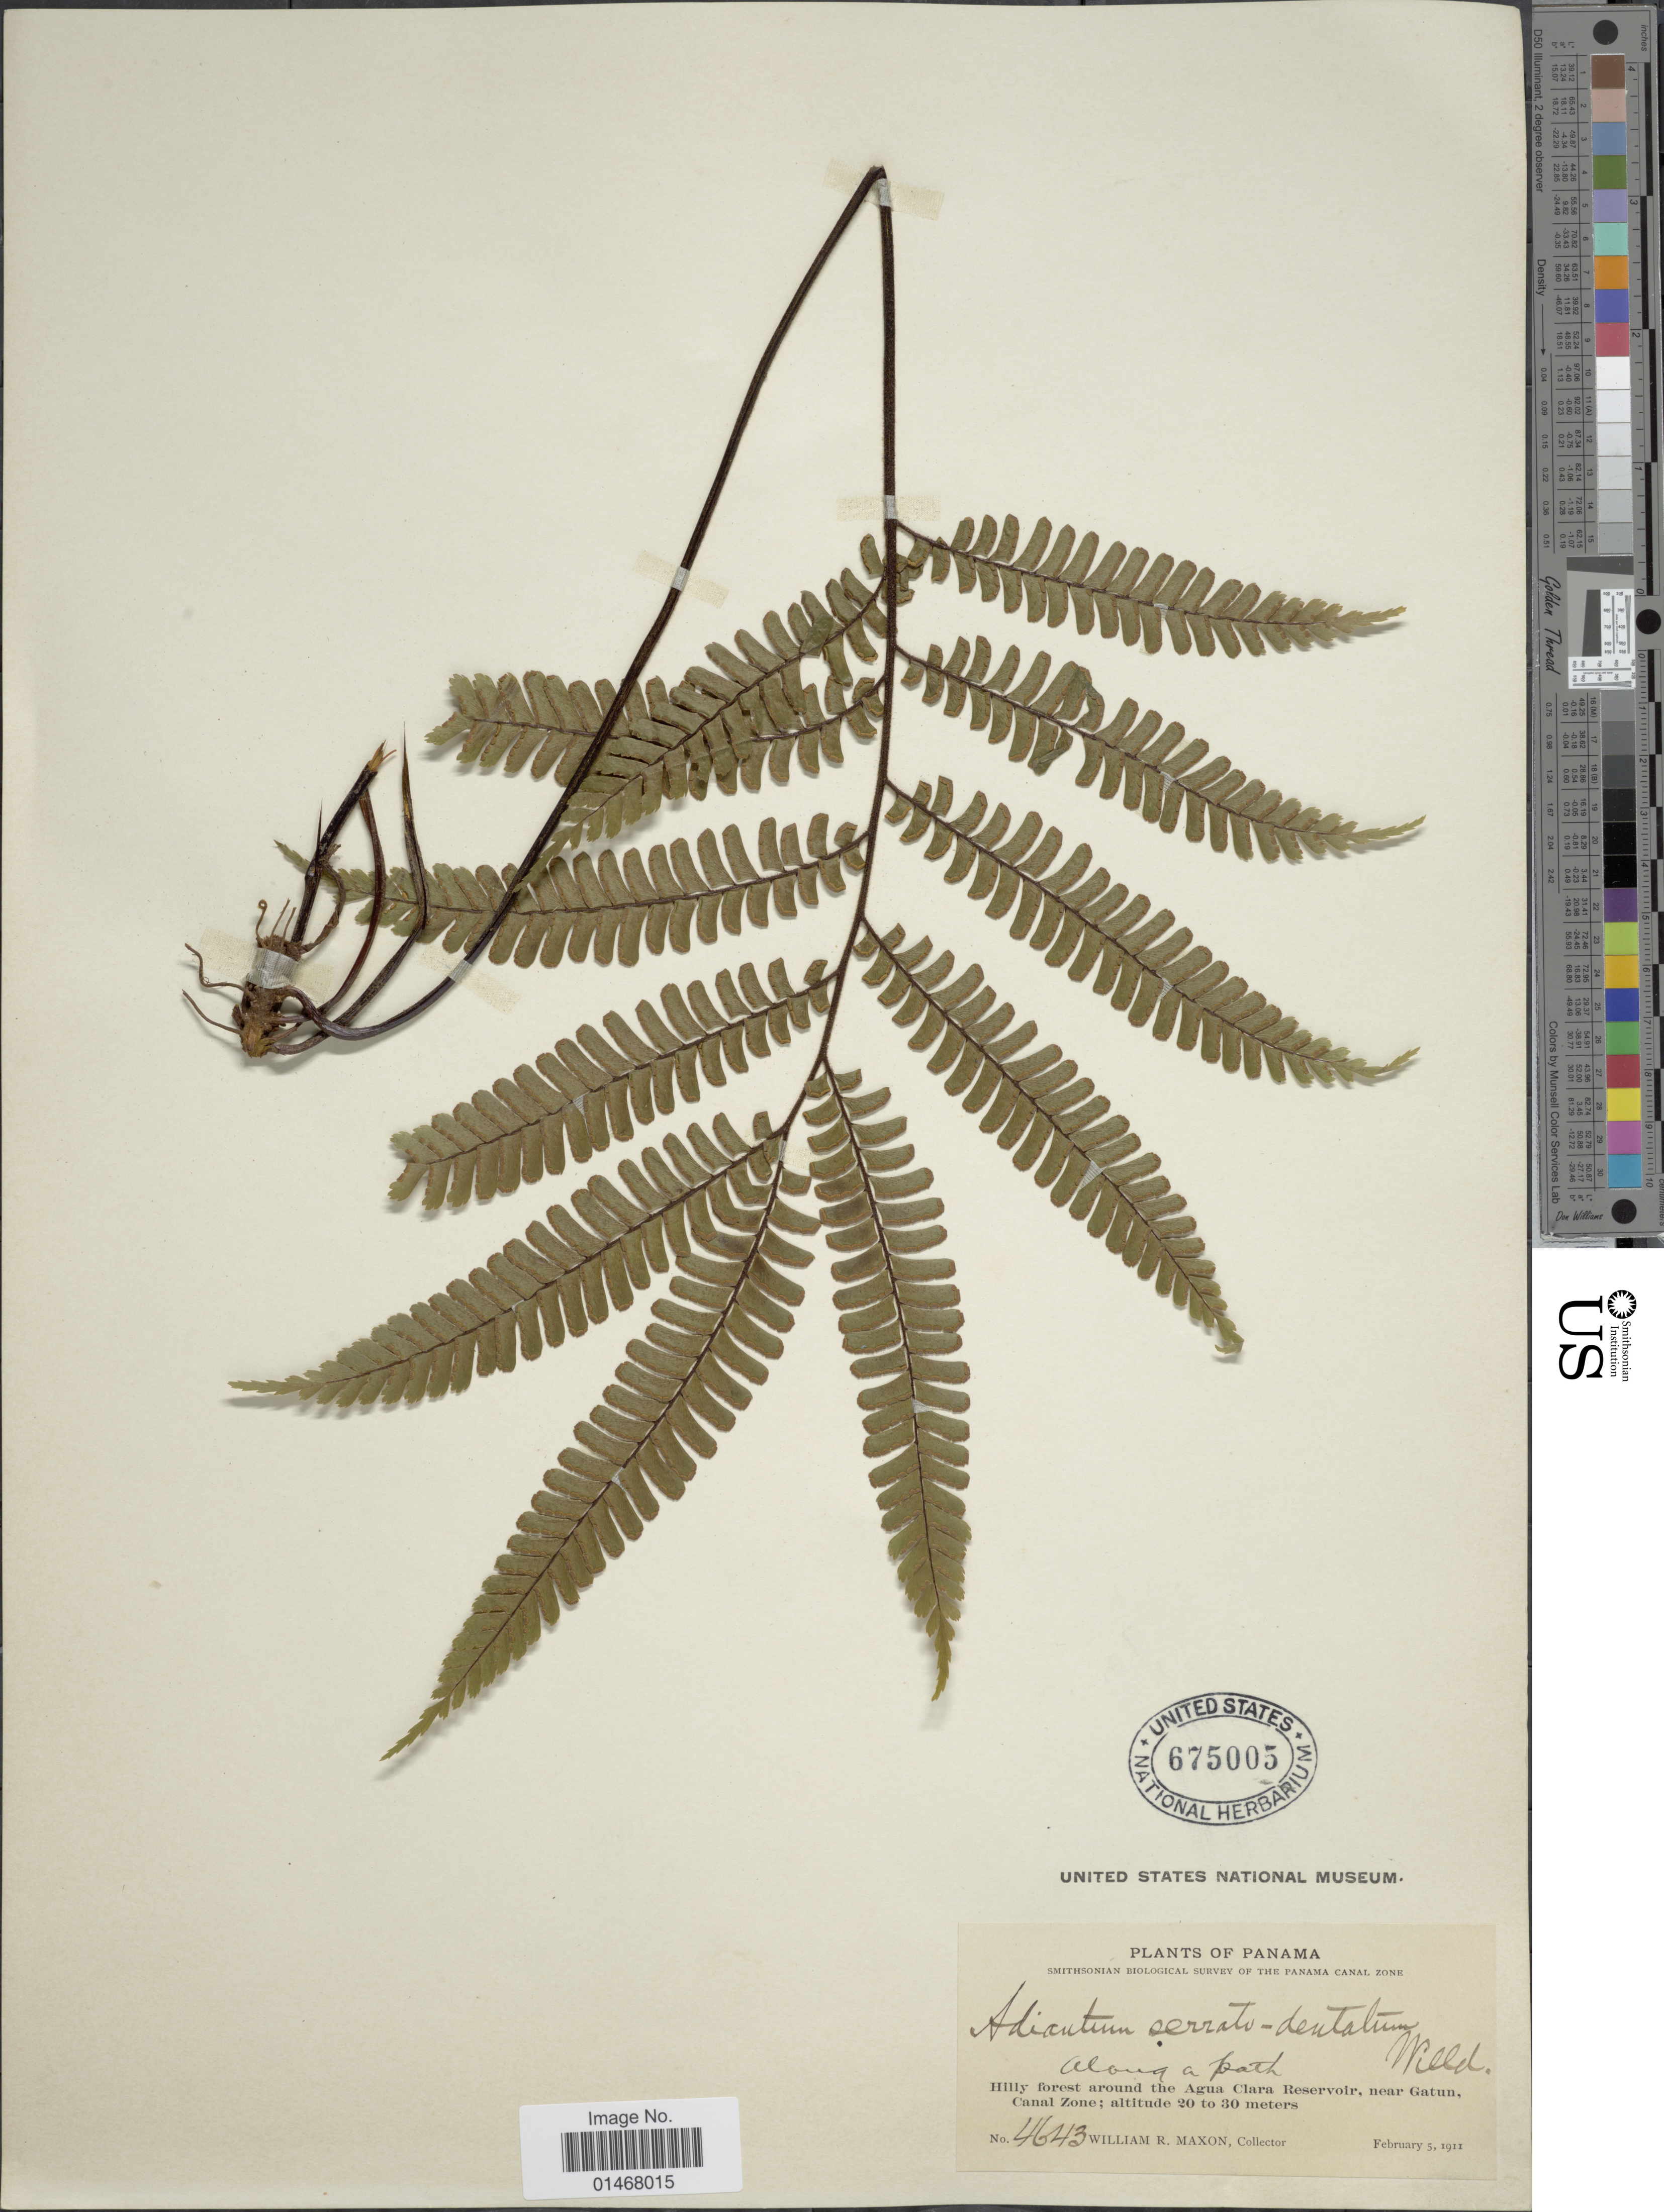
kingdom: Plantae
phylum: Tracheophyta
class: Polypodiopsida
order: Polypodiales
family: Pteridaceae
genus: Adiantum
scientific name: Adiantum serratodentatum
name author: Humb. & Bonpl. ex Willd.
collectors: W. R. Maxon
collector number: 4643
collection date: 1911-02-05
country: Panama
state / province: Colón / Panamá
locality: Hilly forest around the Ahua Clara Reservoir, near Gatun, Canal Zone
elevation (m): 20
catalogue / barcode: US 675005